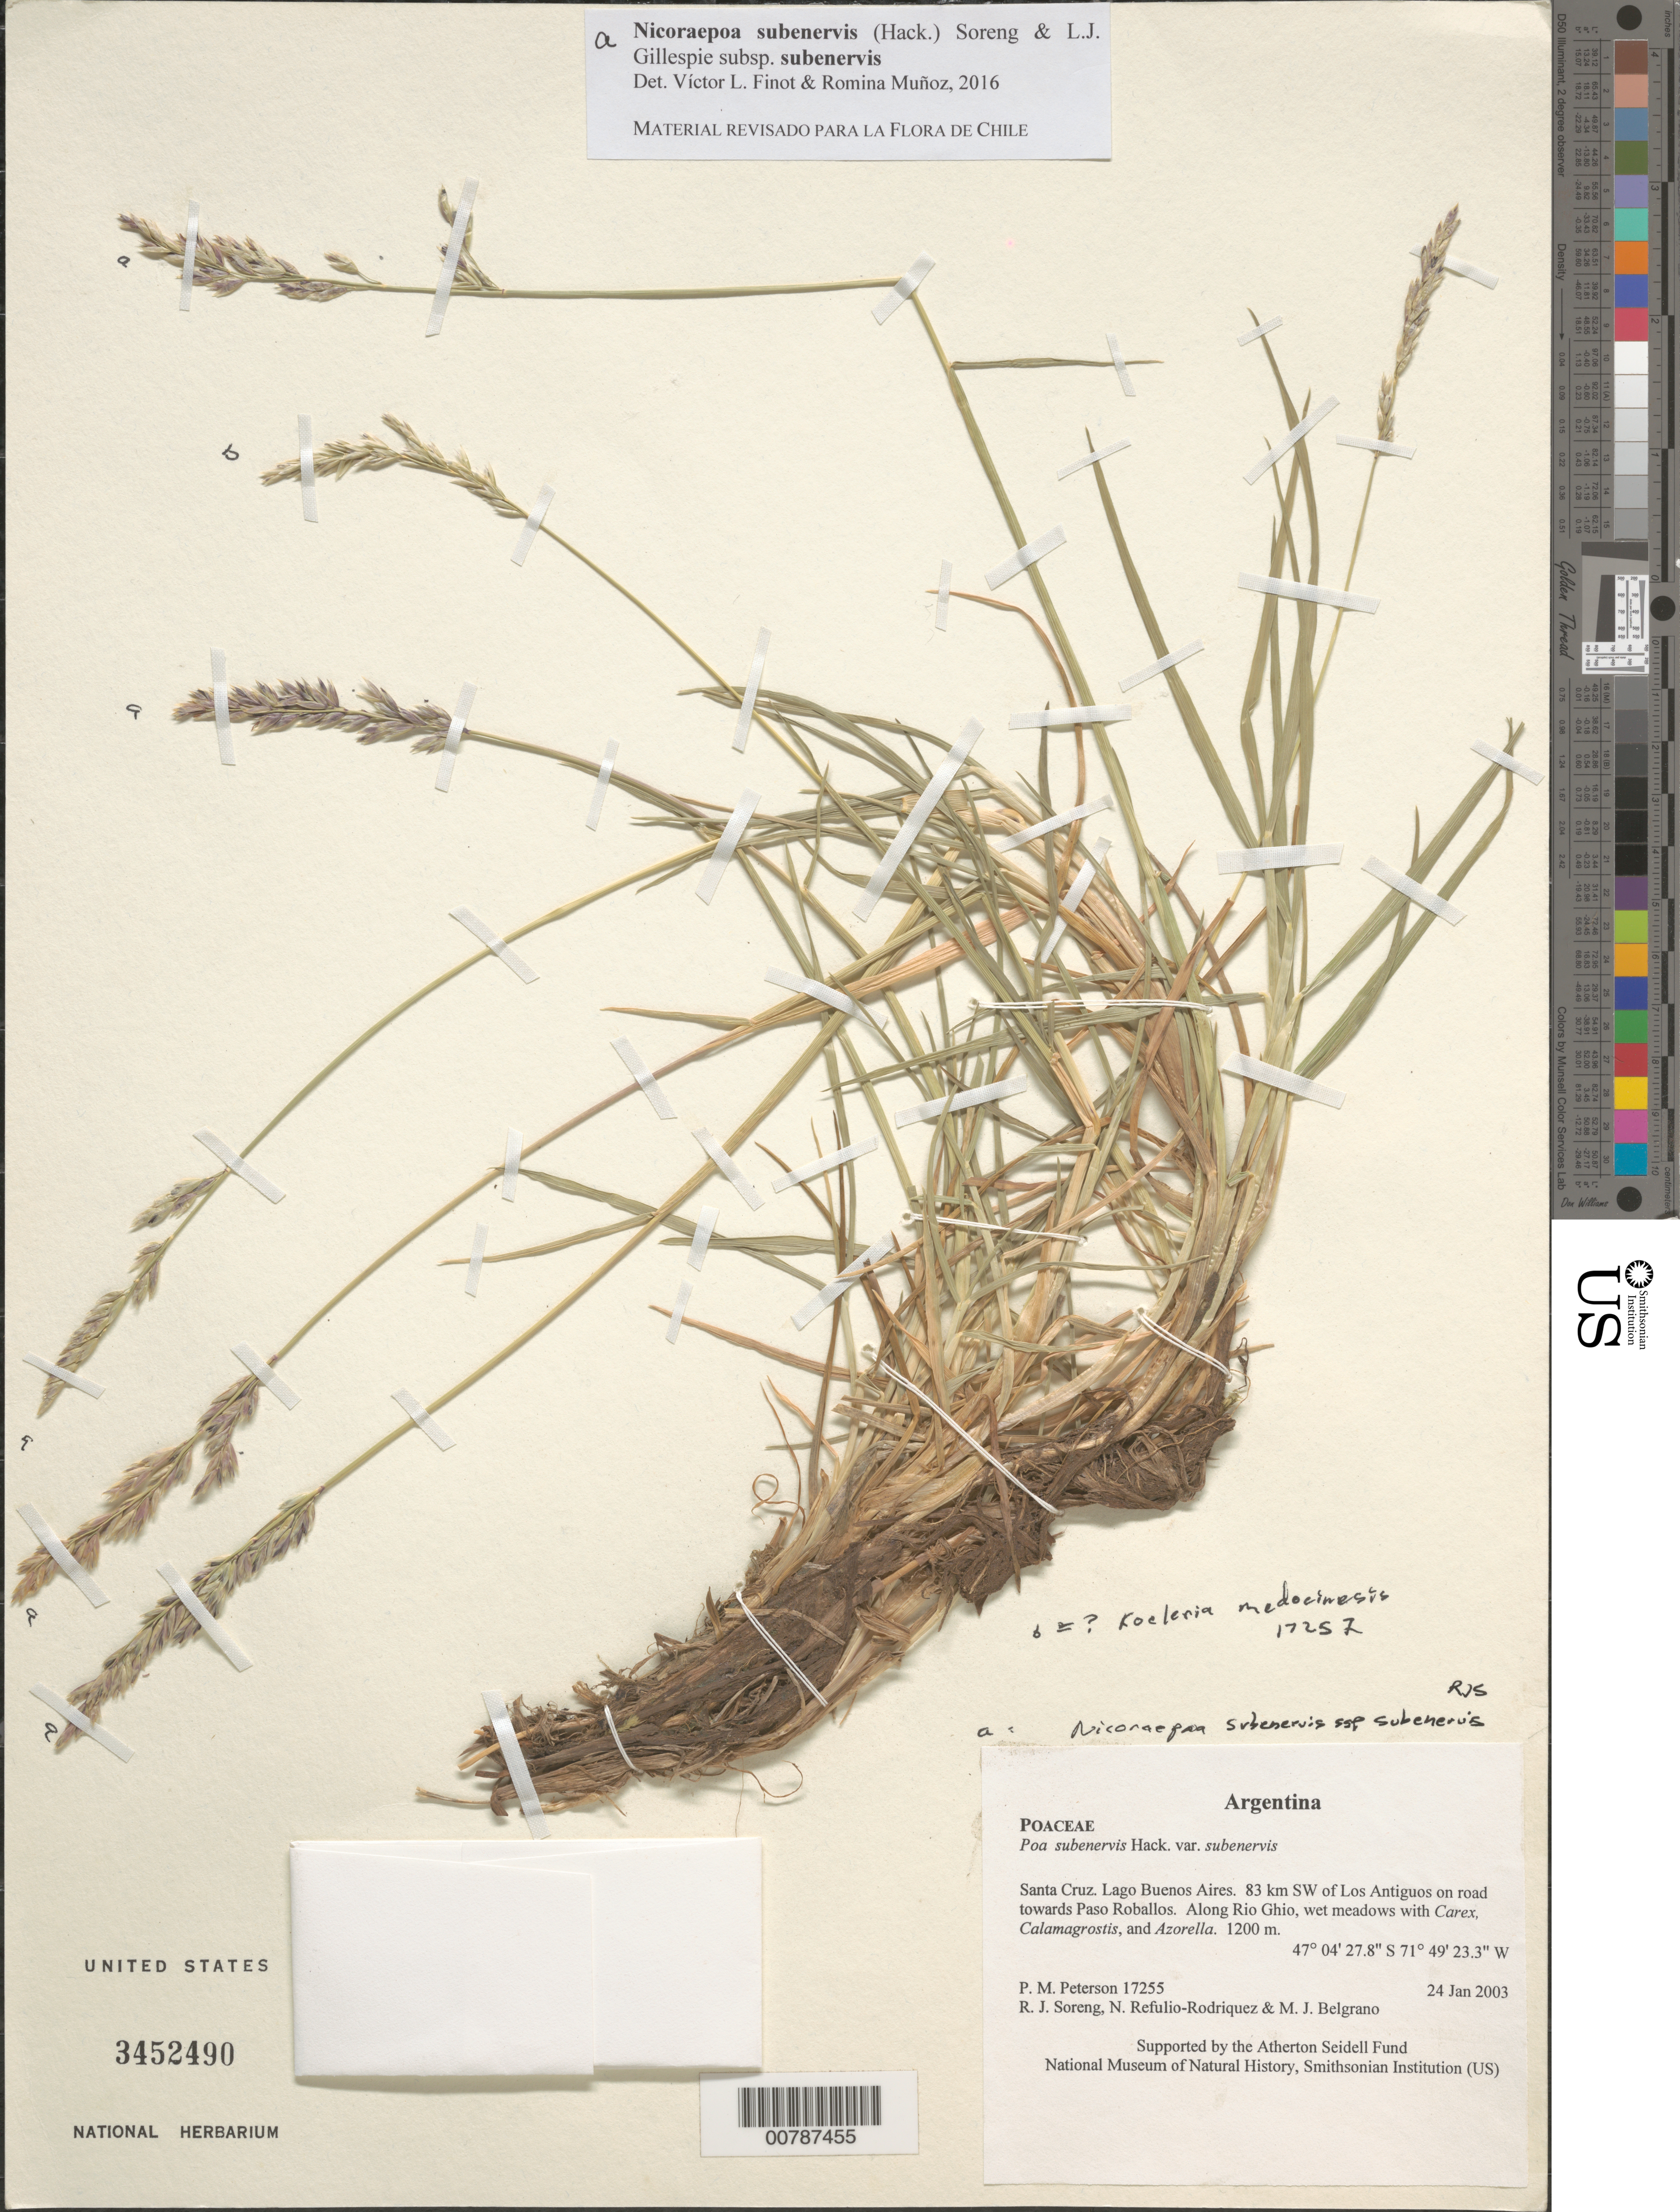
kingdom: Plantae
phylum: Tracheophyta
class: Liliopsida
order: Poales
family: Poaceae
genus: Nicoraepoa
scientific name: Nicoraepoa subenervis var. subenervis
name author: (Hack.) Soreng & L.J. Gillespie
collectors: P. M. Peterson, R. J. Soreng, N. Refulio-Rodríguez & M. Belgrano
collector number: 17255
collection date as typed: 24 Jan 2003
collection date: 2003-01-24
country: Argentina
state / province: Santa Cruz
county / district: Lago Buenos Aires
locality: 83 km SW of Los Antiguos on road towards Paso Roballos. Along Rio Ghio, wet meadows with Carex, Calamagrostis, and Azorella.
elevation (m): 1200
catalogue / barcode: US 3452490